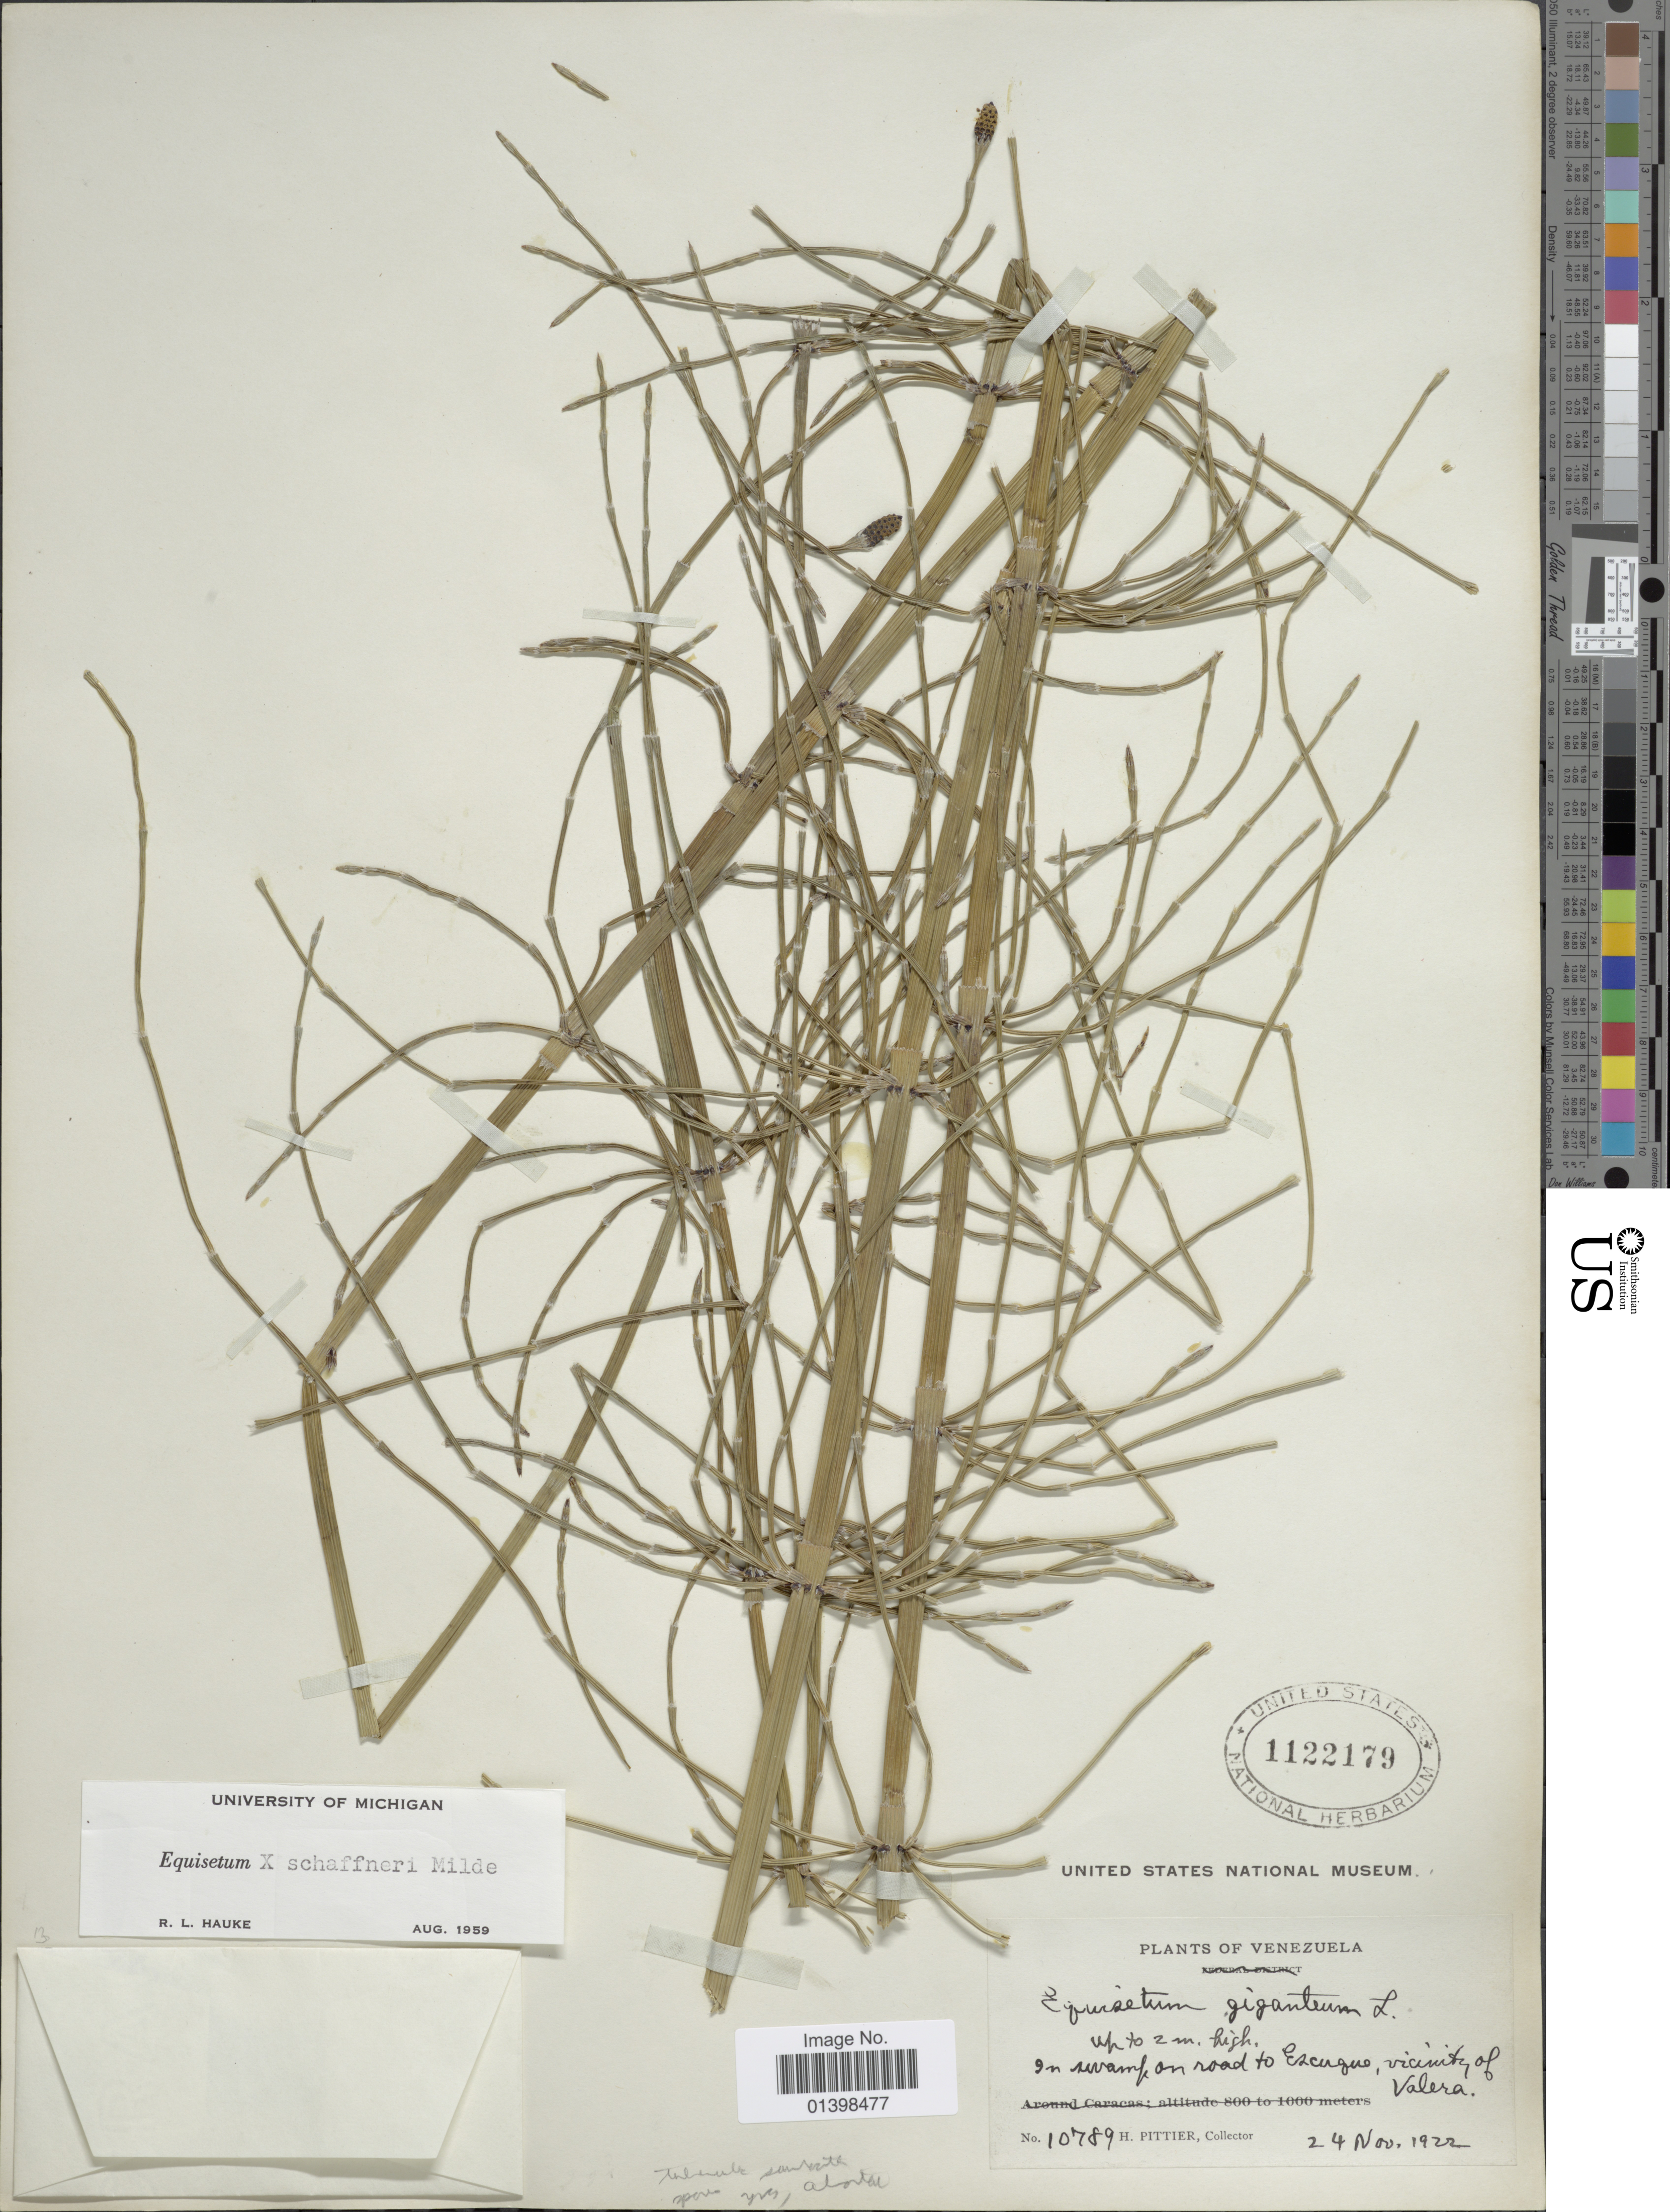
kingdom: Plantae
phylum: Tracheophyta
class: Polypodiopsida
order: Equisetales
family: Equisetaceae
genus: Equisetum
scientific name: Equisetum x schaffneri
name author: J. Milde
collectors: H. F. Pittier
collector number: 10789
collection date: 1922-11-24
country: Venezuela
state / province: Trujillo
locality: In swamp on road to Escuque, vicinity of Valera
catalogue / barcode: US 1122179